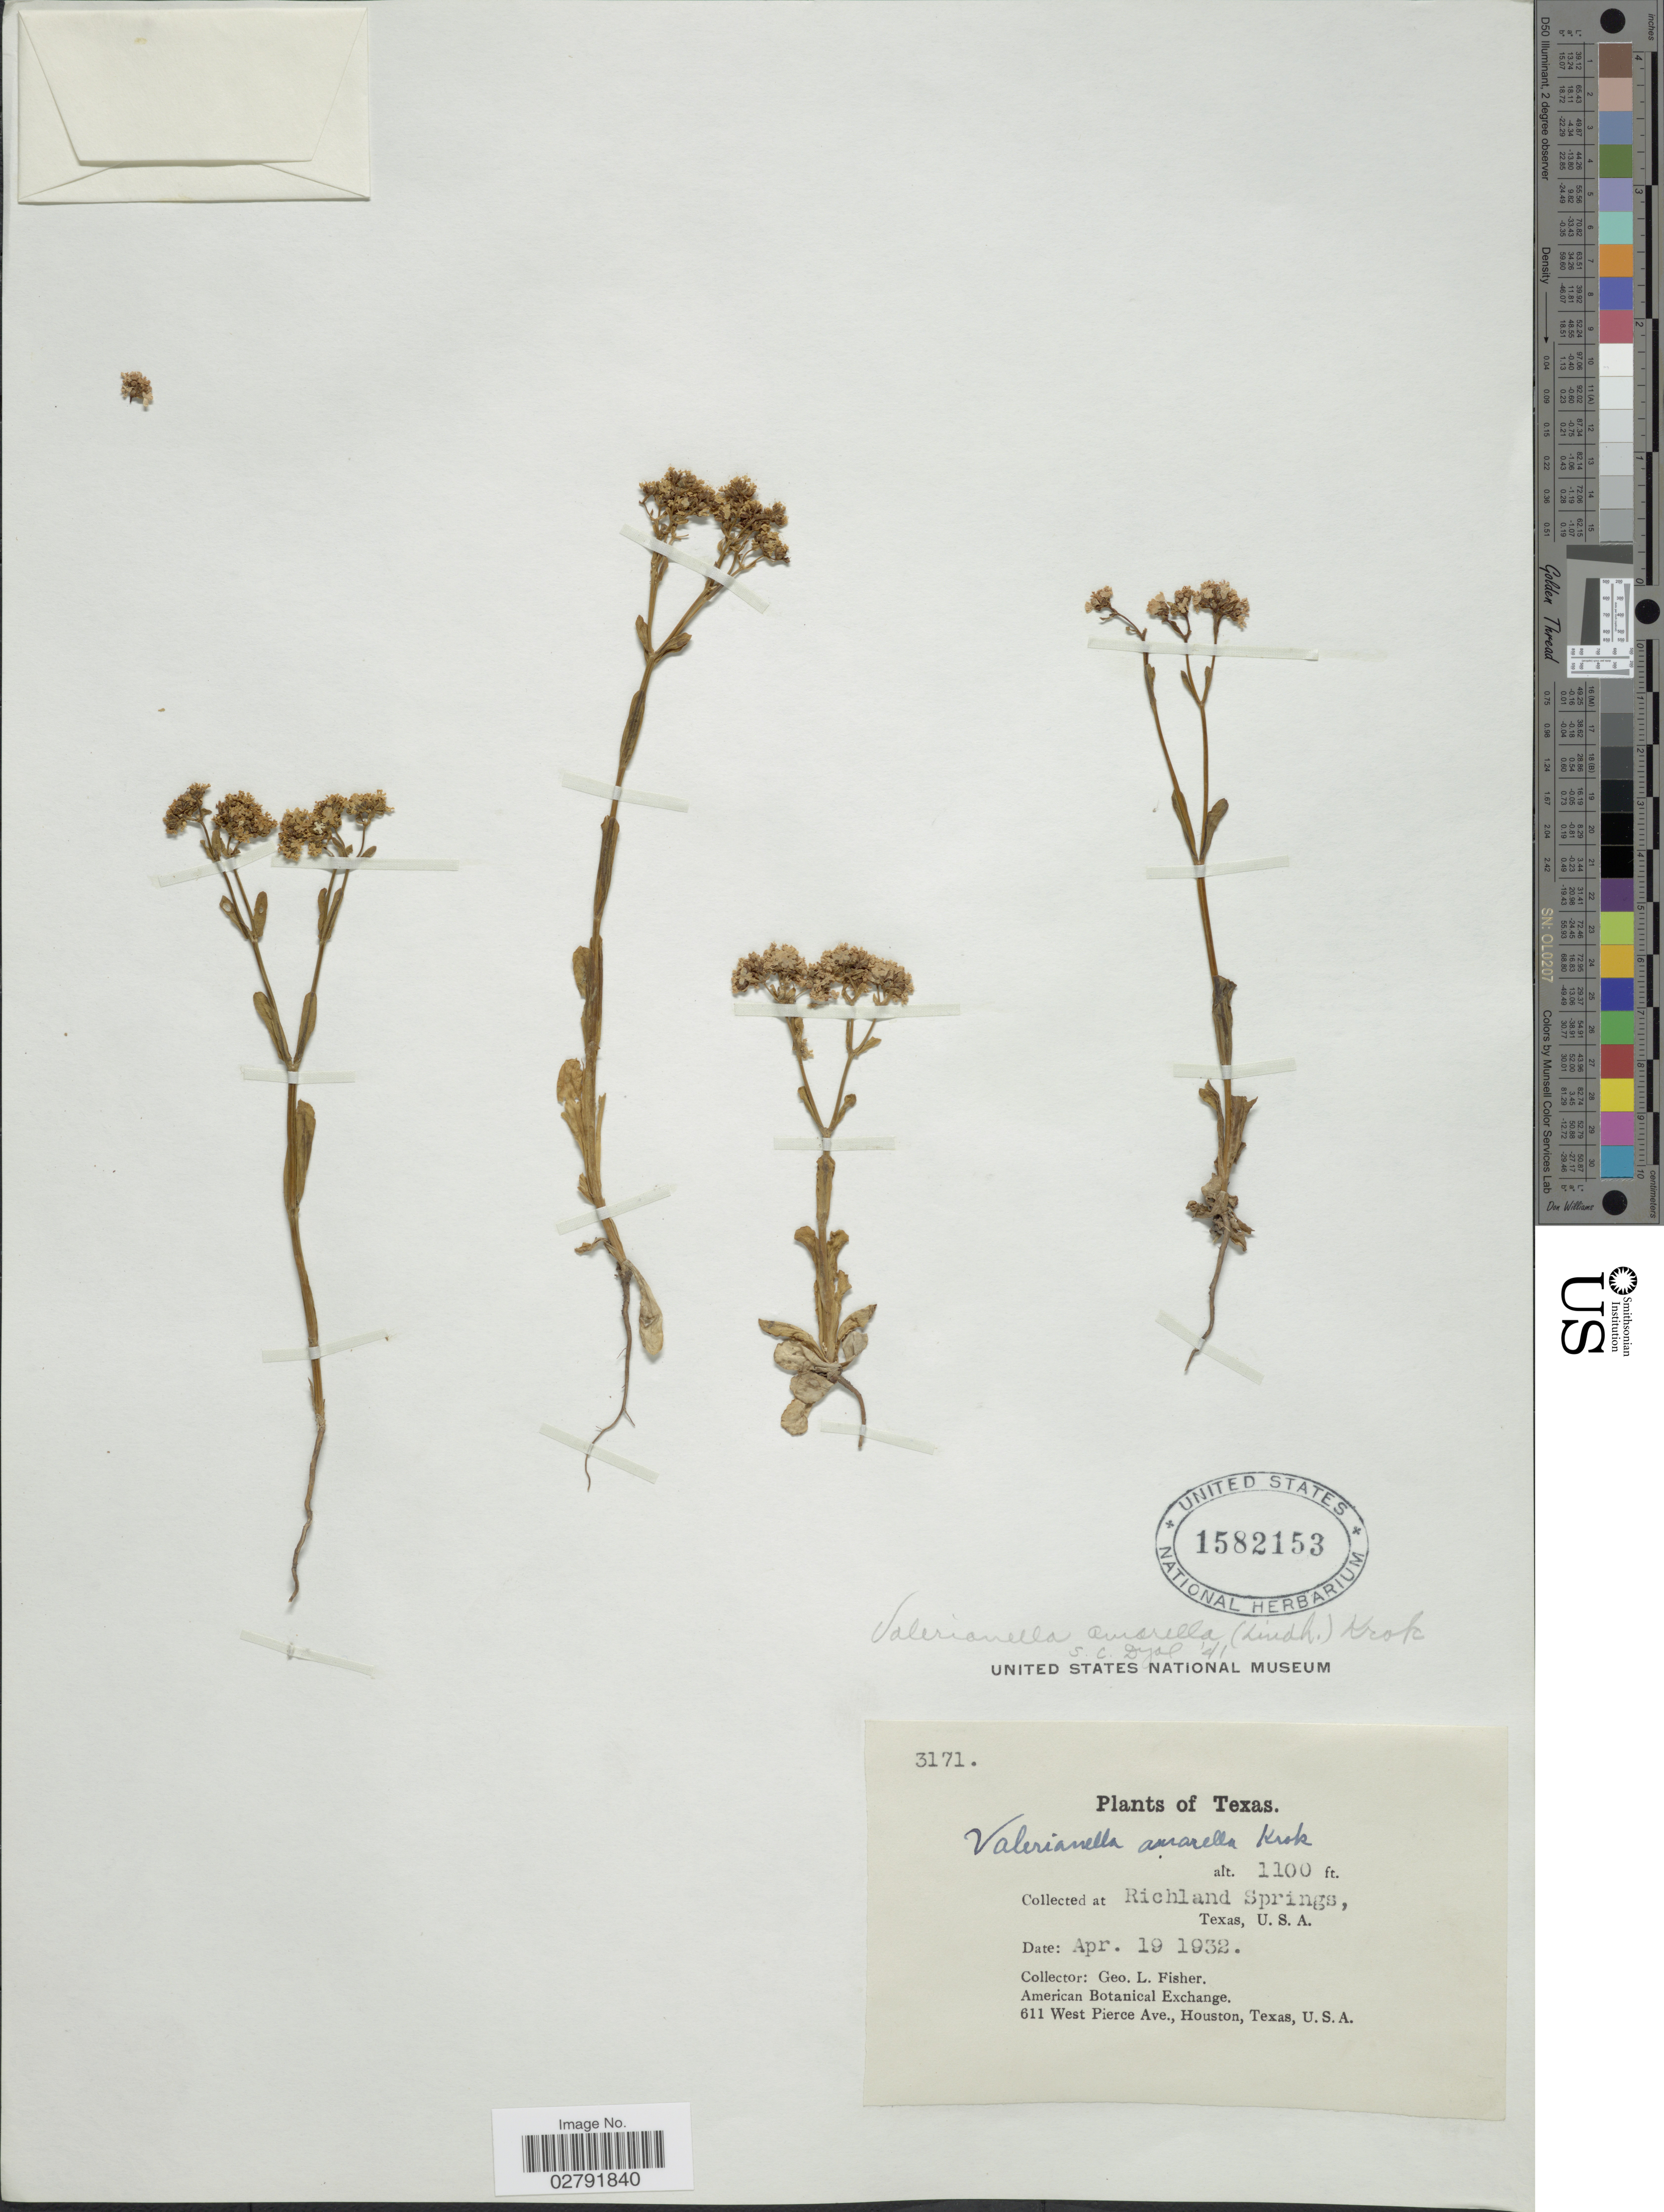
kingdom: Plantae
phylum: Tracheophyta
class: Magnoliopsida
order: Dipsacales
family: Caprifoliaceae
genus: Valerianella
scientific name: Valerianella amarella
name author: (Lindl. ex Engelm.) Krok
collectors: G. L. Fisher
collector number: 3171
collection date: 1932-04-19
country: United States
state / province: Texas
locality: Richland Springs.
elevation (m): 335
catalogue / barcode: US 1582153